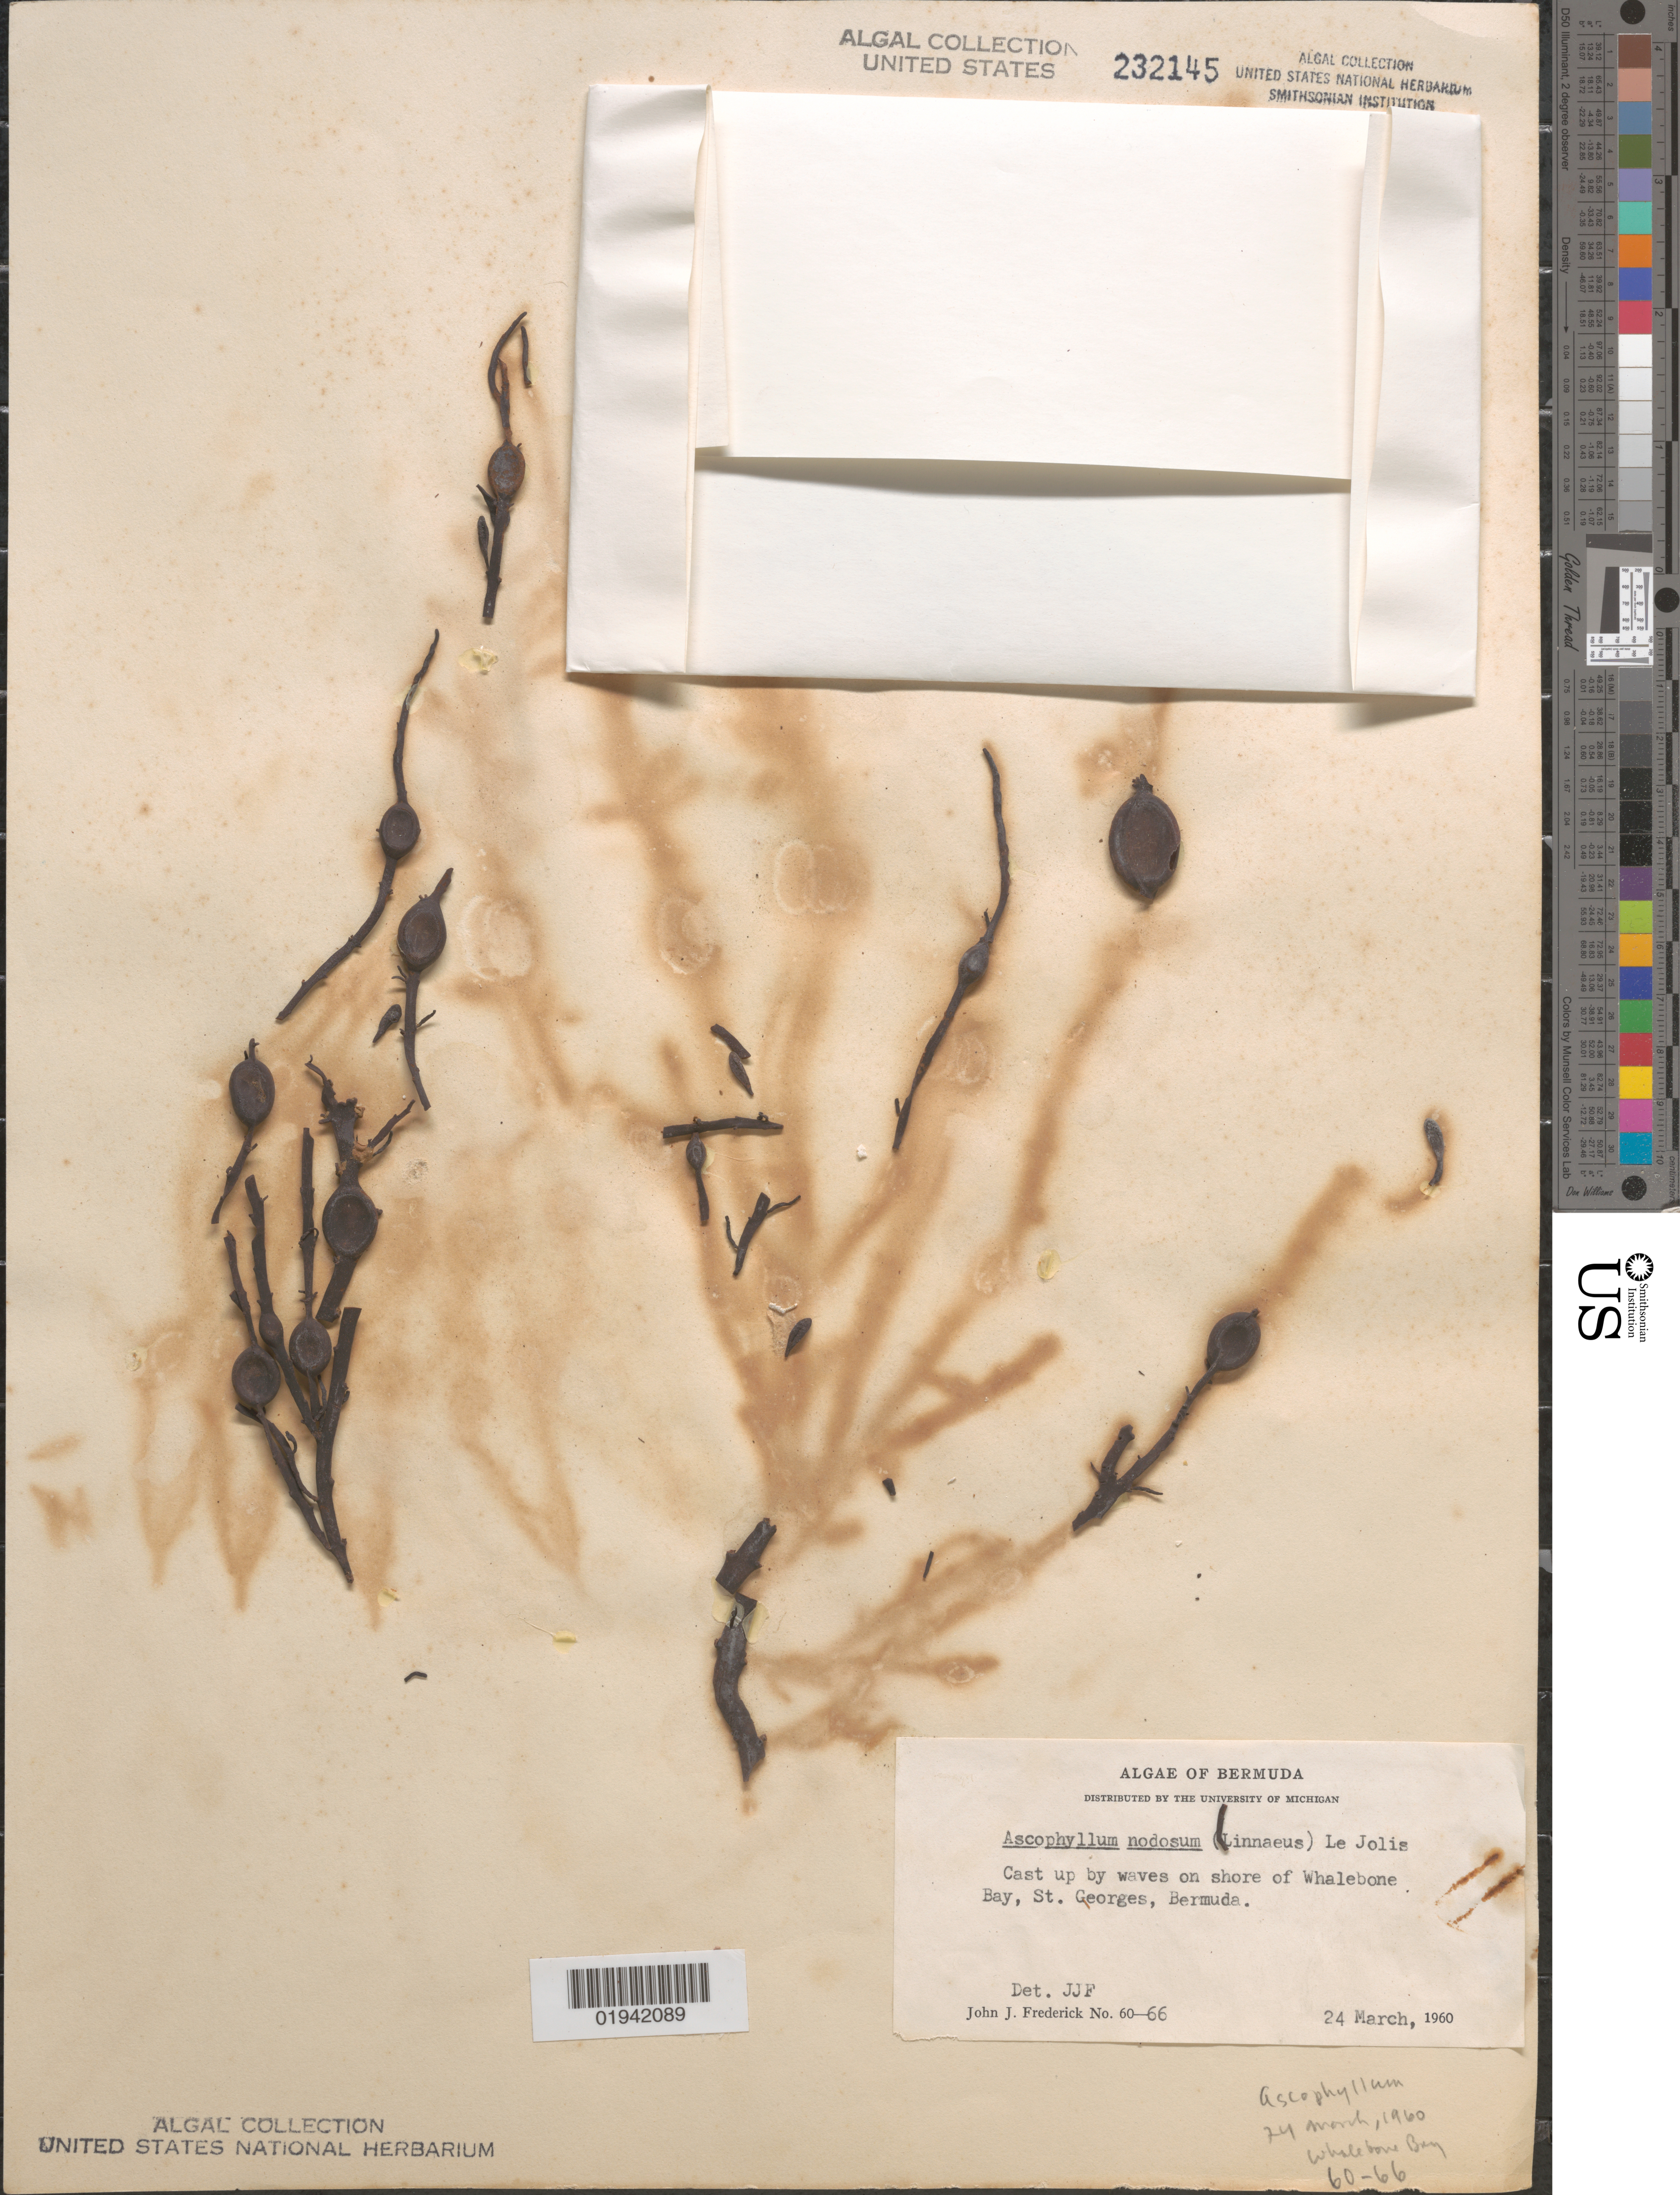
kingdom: Chromista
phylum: Ochrophyta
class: Phaeophyceae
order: Fucales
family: Fucaceae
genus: Ascophyllum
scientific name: Ascophyllum nodosum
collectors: J. Frederick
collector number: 60-66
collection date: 1960-03-24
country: Bermuda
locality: Cast up by waves on shore of Whalebone Bay, St. Georges.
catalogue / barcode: US 232145